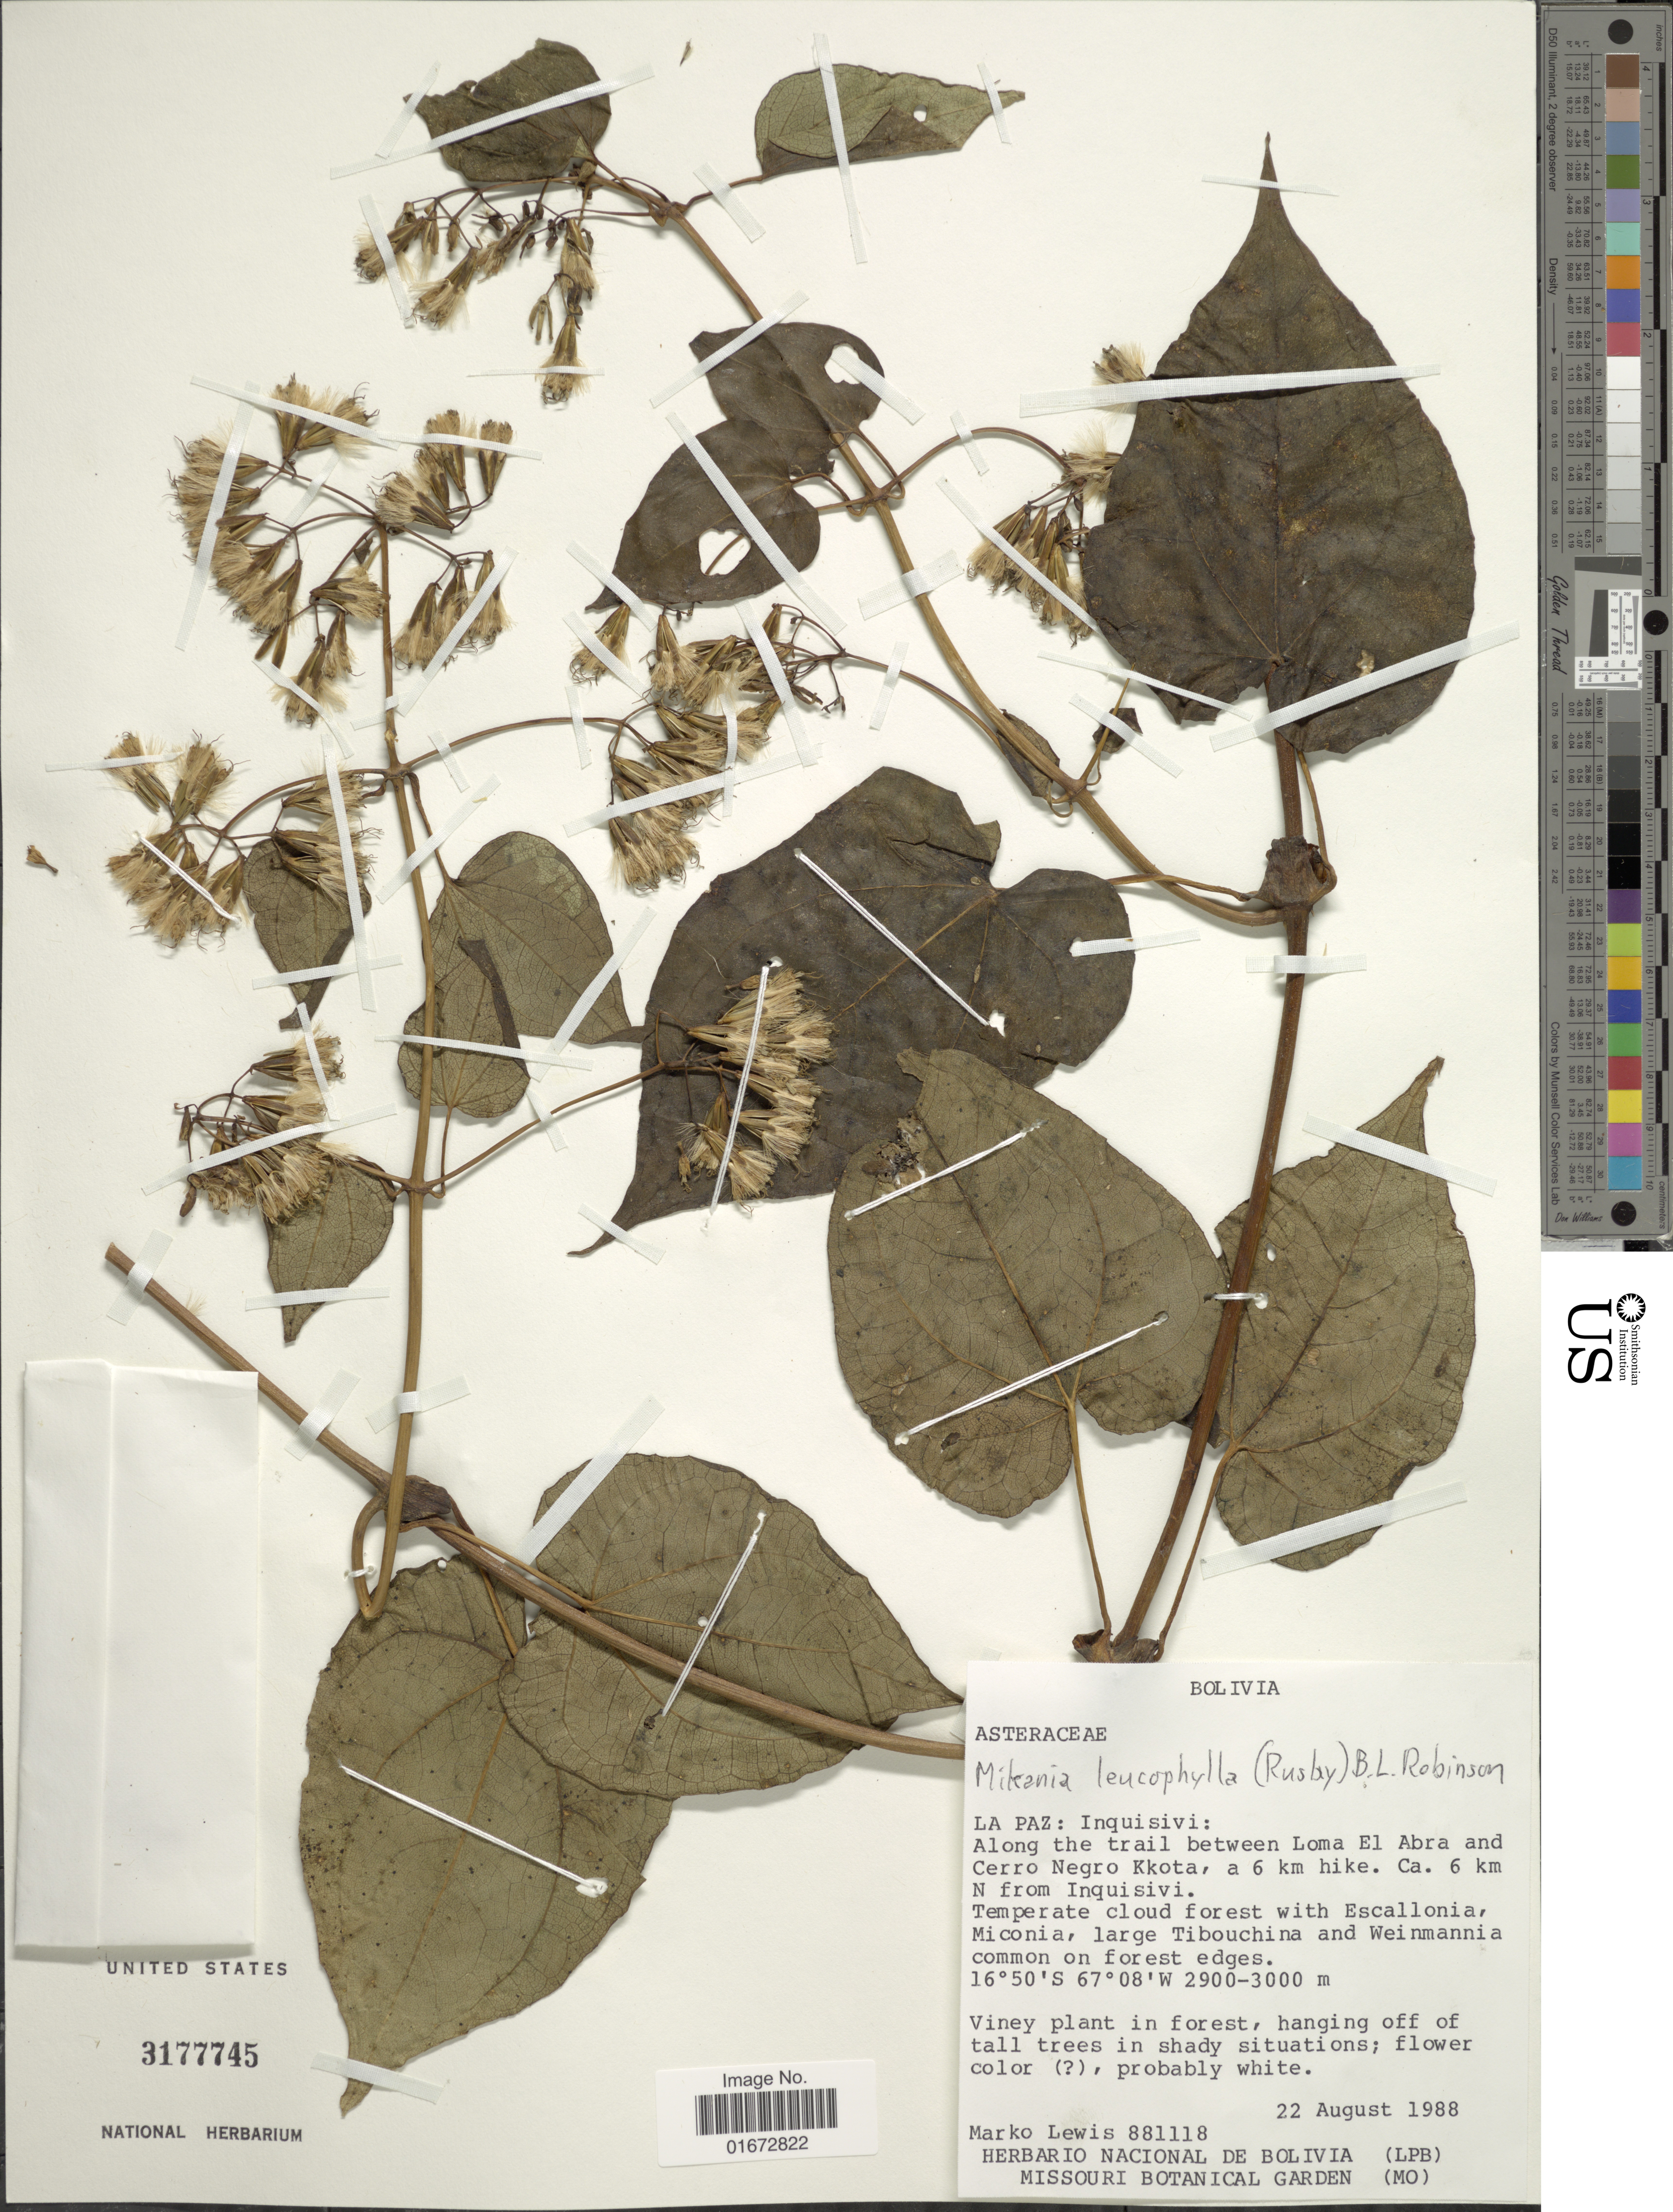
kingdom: Plantae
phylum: Tracheophyta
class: Magnoliopsida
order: Asterales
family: Asteraceae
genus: Mikania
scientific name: Mikania leucophylla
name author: (Rusby) B.L. Rob.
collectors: M. A. Lewis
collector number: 881118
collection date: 1988-08-22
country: Bolivia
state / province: La Paz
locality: La Paz: Inquisivi: Along the trail between Loma El Abra and Cerro Negro Kkota, a 6 km hike. Ca. 6 km N from Inquisivi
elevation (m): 2900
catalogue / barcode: US 3177745